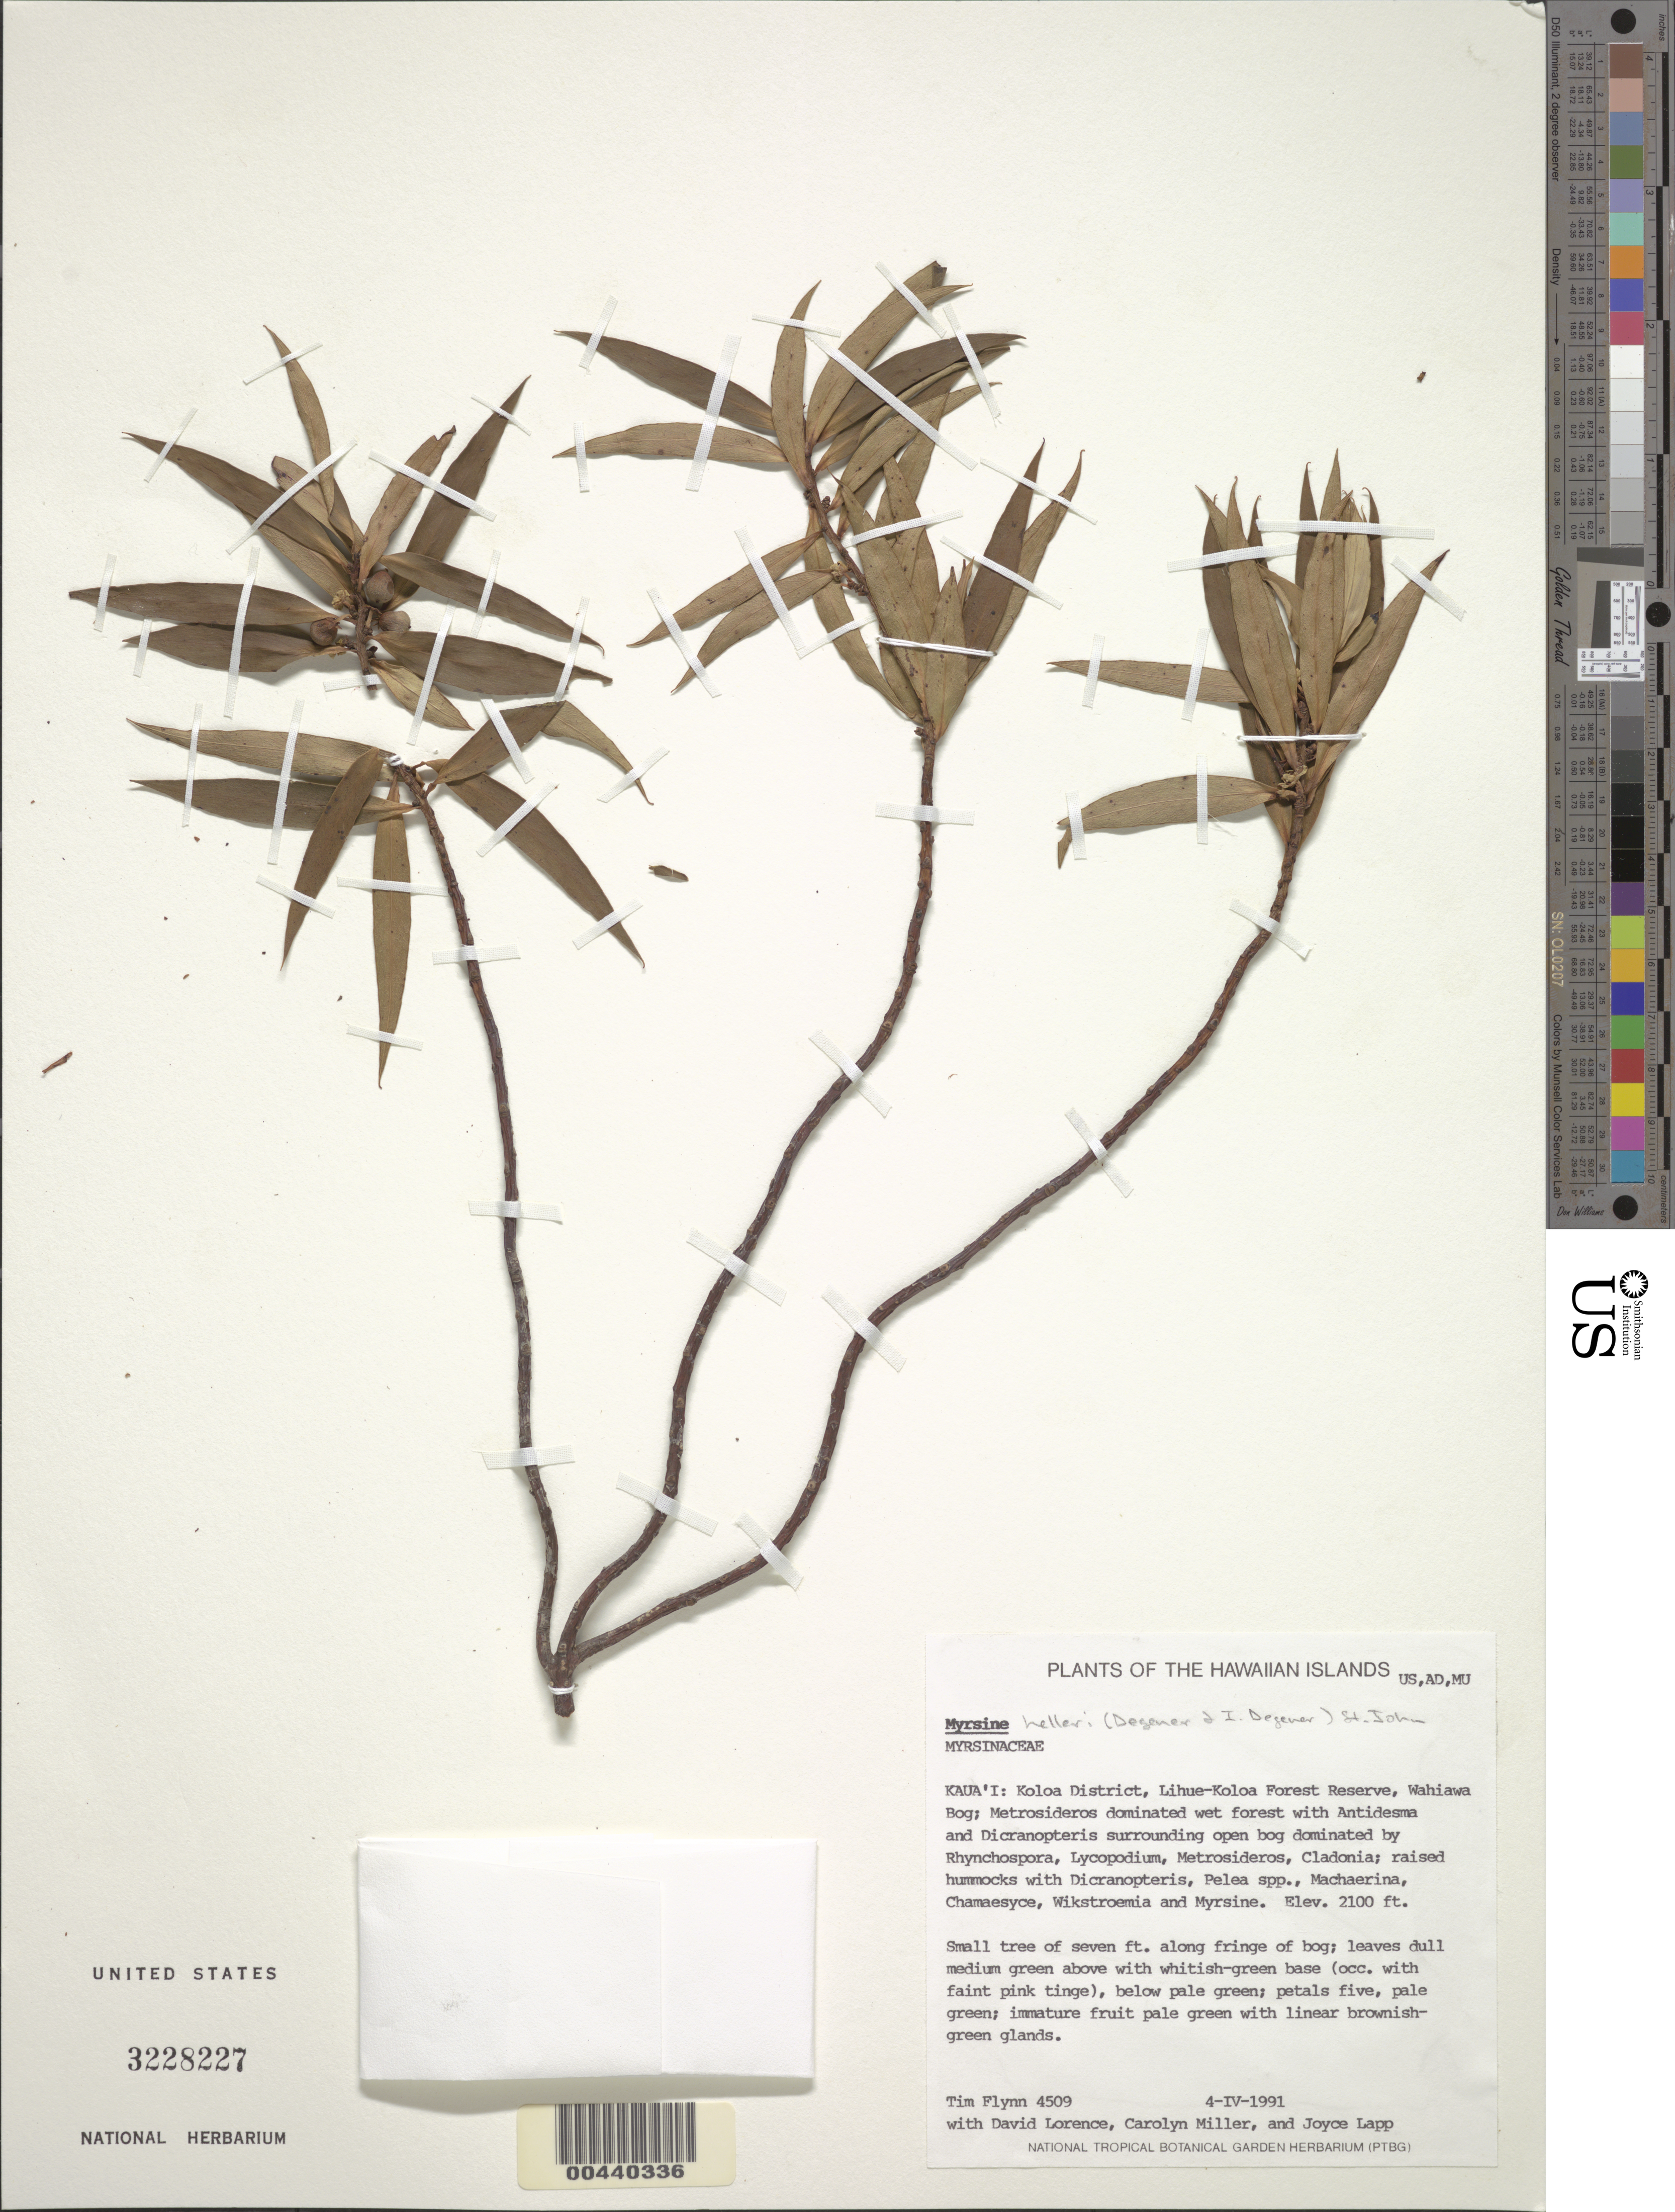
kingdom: Plantae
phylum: Tracheophyta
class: Magnoliopsida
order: Ericales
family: Primulaceae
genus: Myrsine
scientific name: Myrsine helleri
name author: (O. Deg. & I. Deg.) H. St. John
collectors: T. W. Flynn, D. Lorence, C. Miller & J. Lapp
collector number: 4509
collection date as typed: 4 Apr 1991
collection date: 1991-04-04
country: United States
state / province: Hawaii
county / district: Kauai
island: Kaua'i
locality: Koloa District, Lihue-Koloa Forest Reserve, Wahiawa Bog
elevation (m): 640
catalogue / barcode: US 3228227